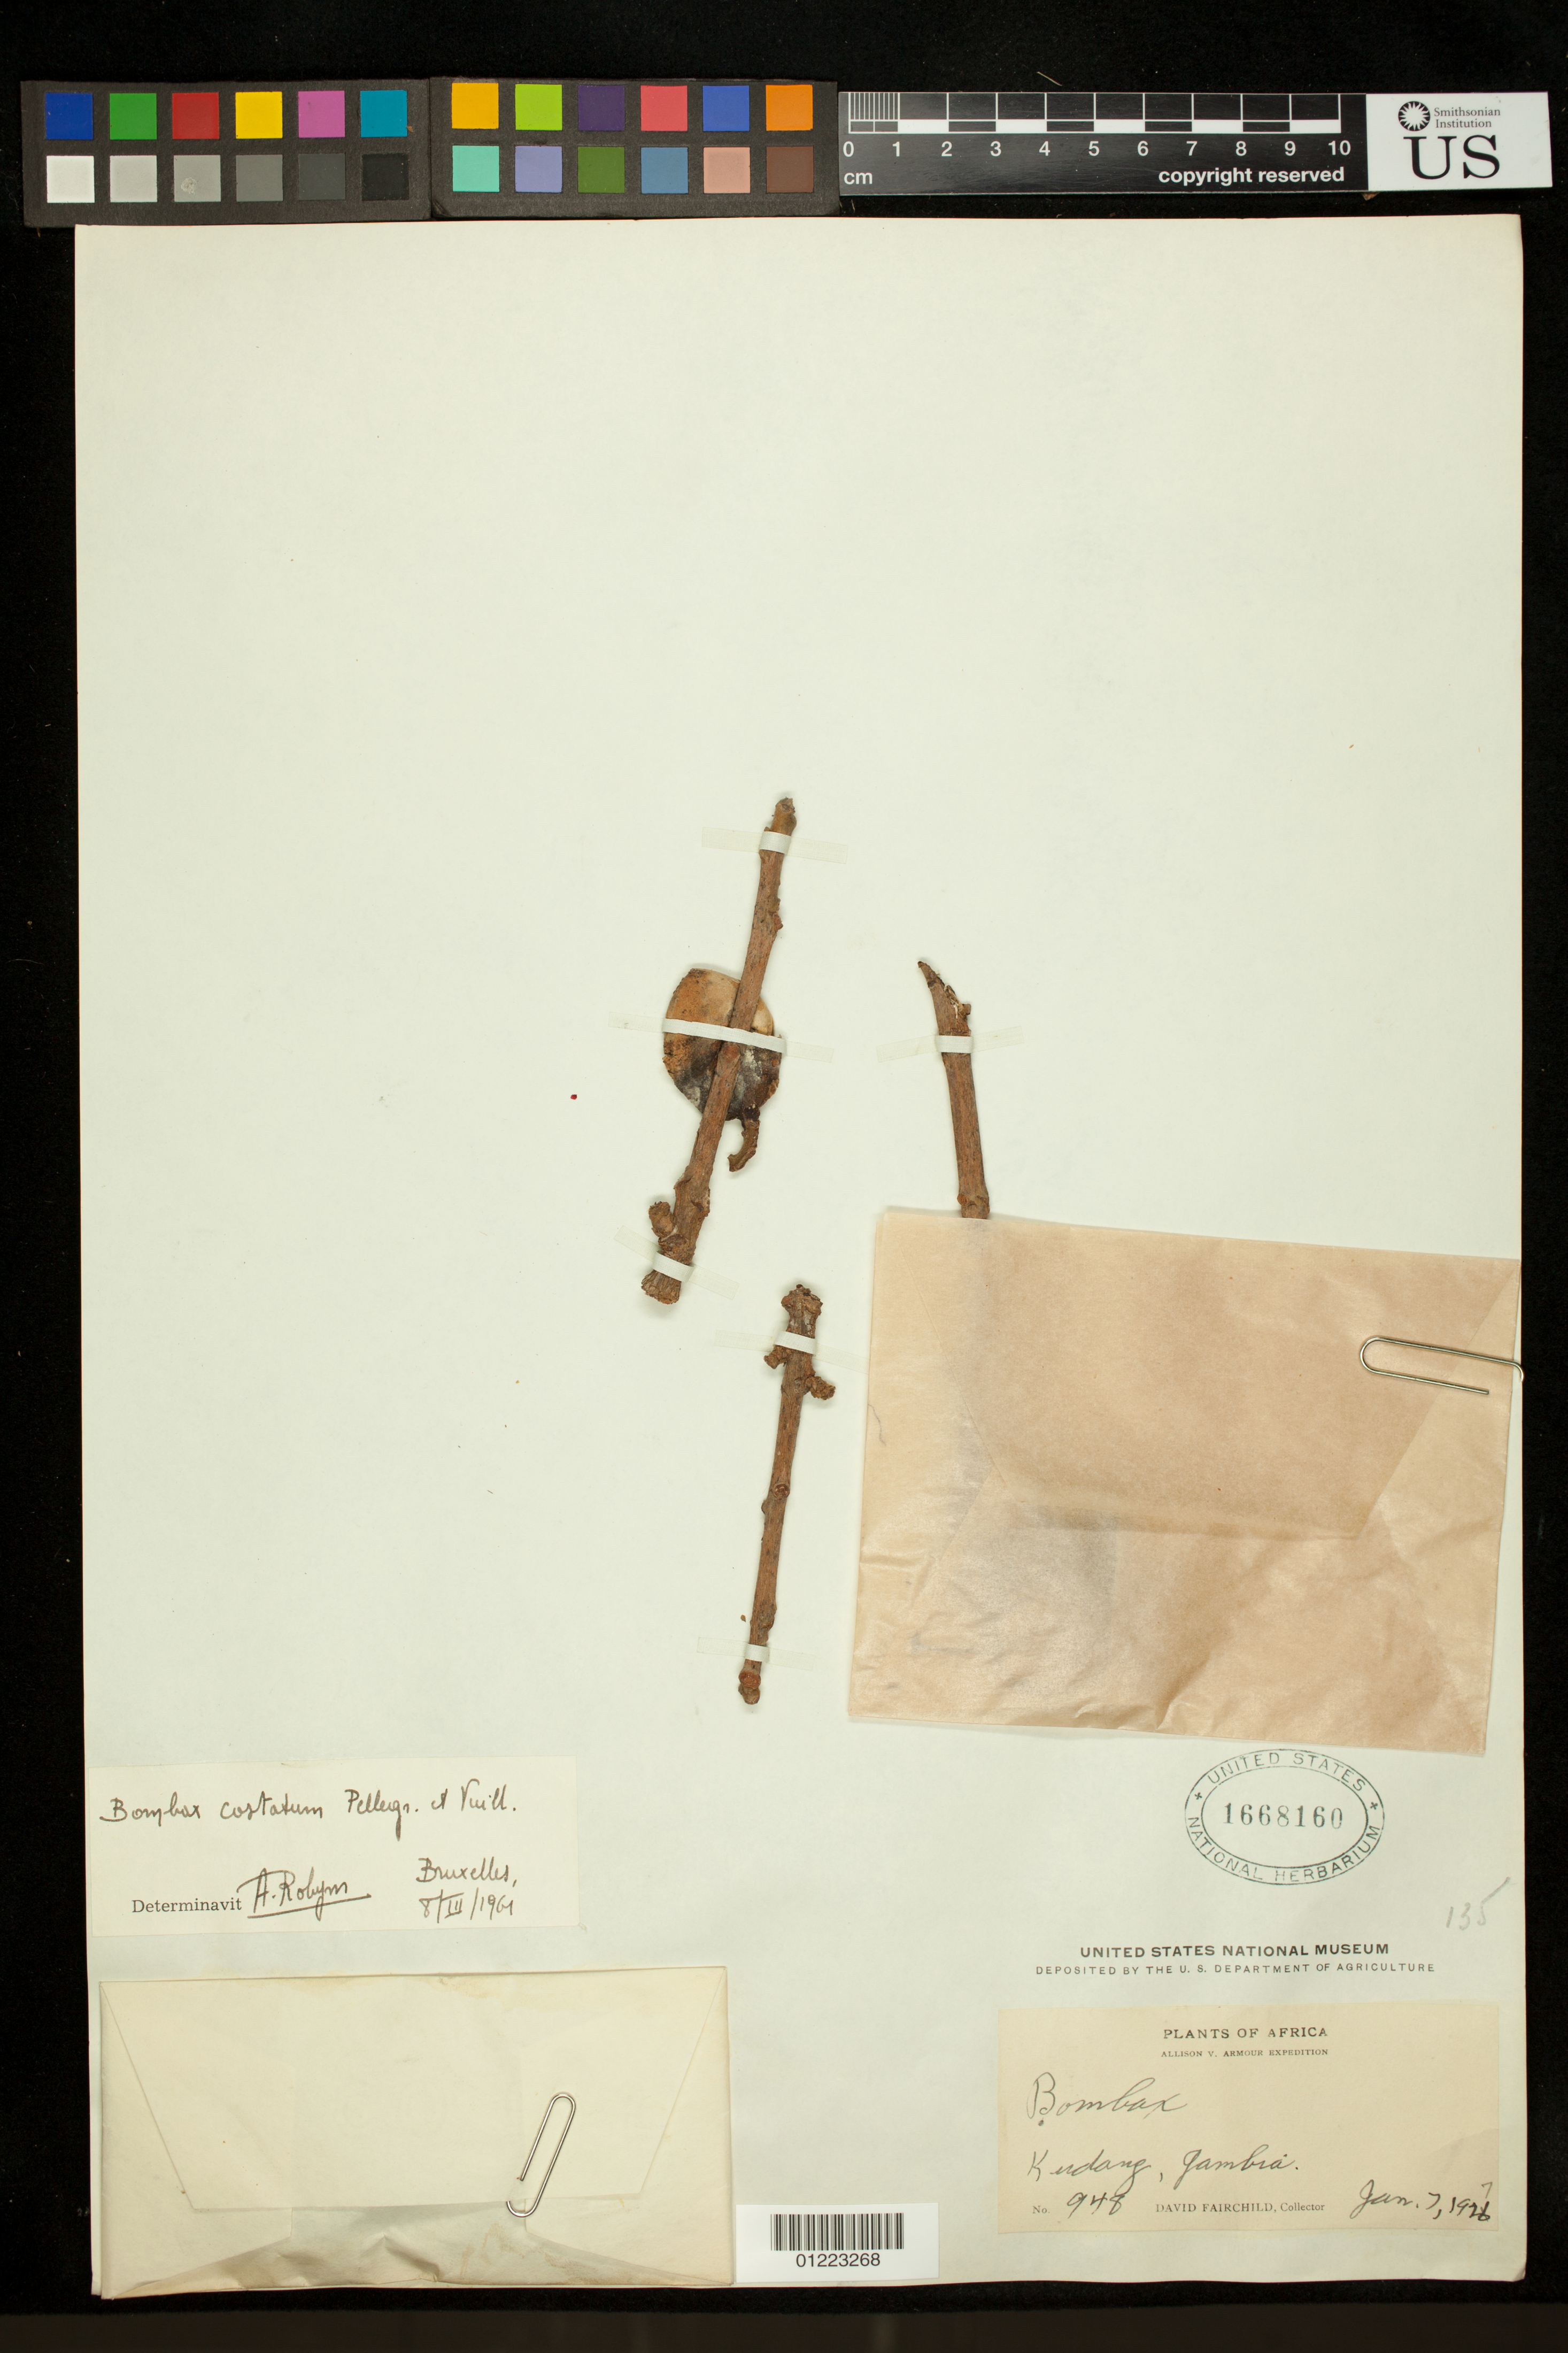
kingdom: Plantae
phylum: Tracheophyta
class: Magnoliopsida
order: Malvales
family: Malvaceae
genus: Bombax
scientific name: Bombax costatum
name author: Pellegr. & Vuillet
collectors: D. Fairchild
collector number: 948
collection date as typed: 1/7/1926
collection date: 1926-01-07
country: Gambia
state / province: Central River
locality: Kudang, Gambia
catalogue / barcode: US 1668160